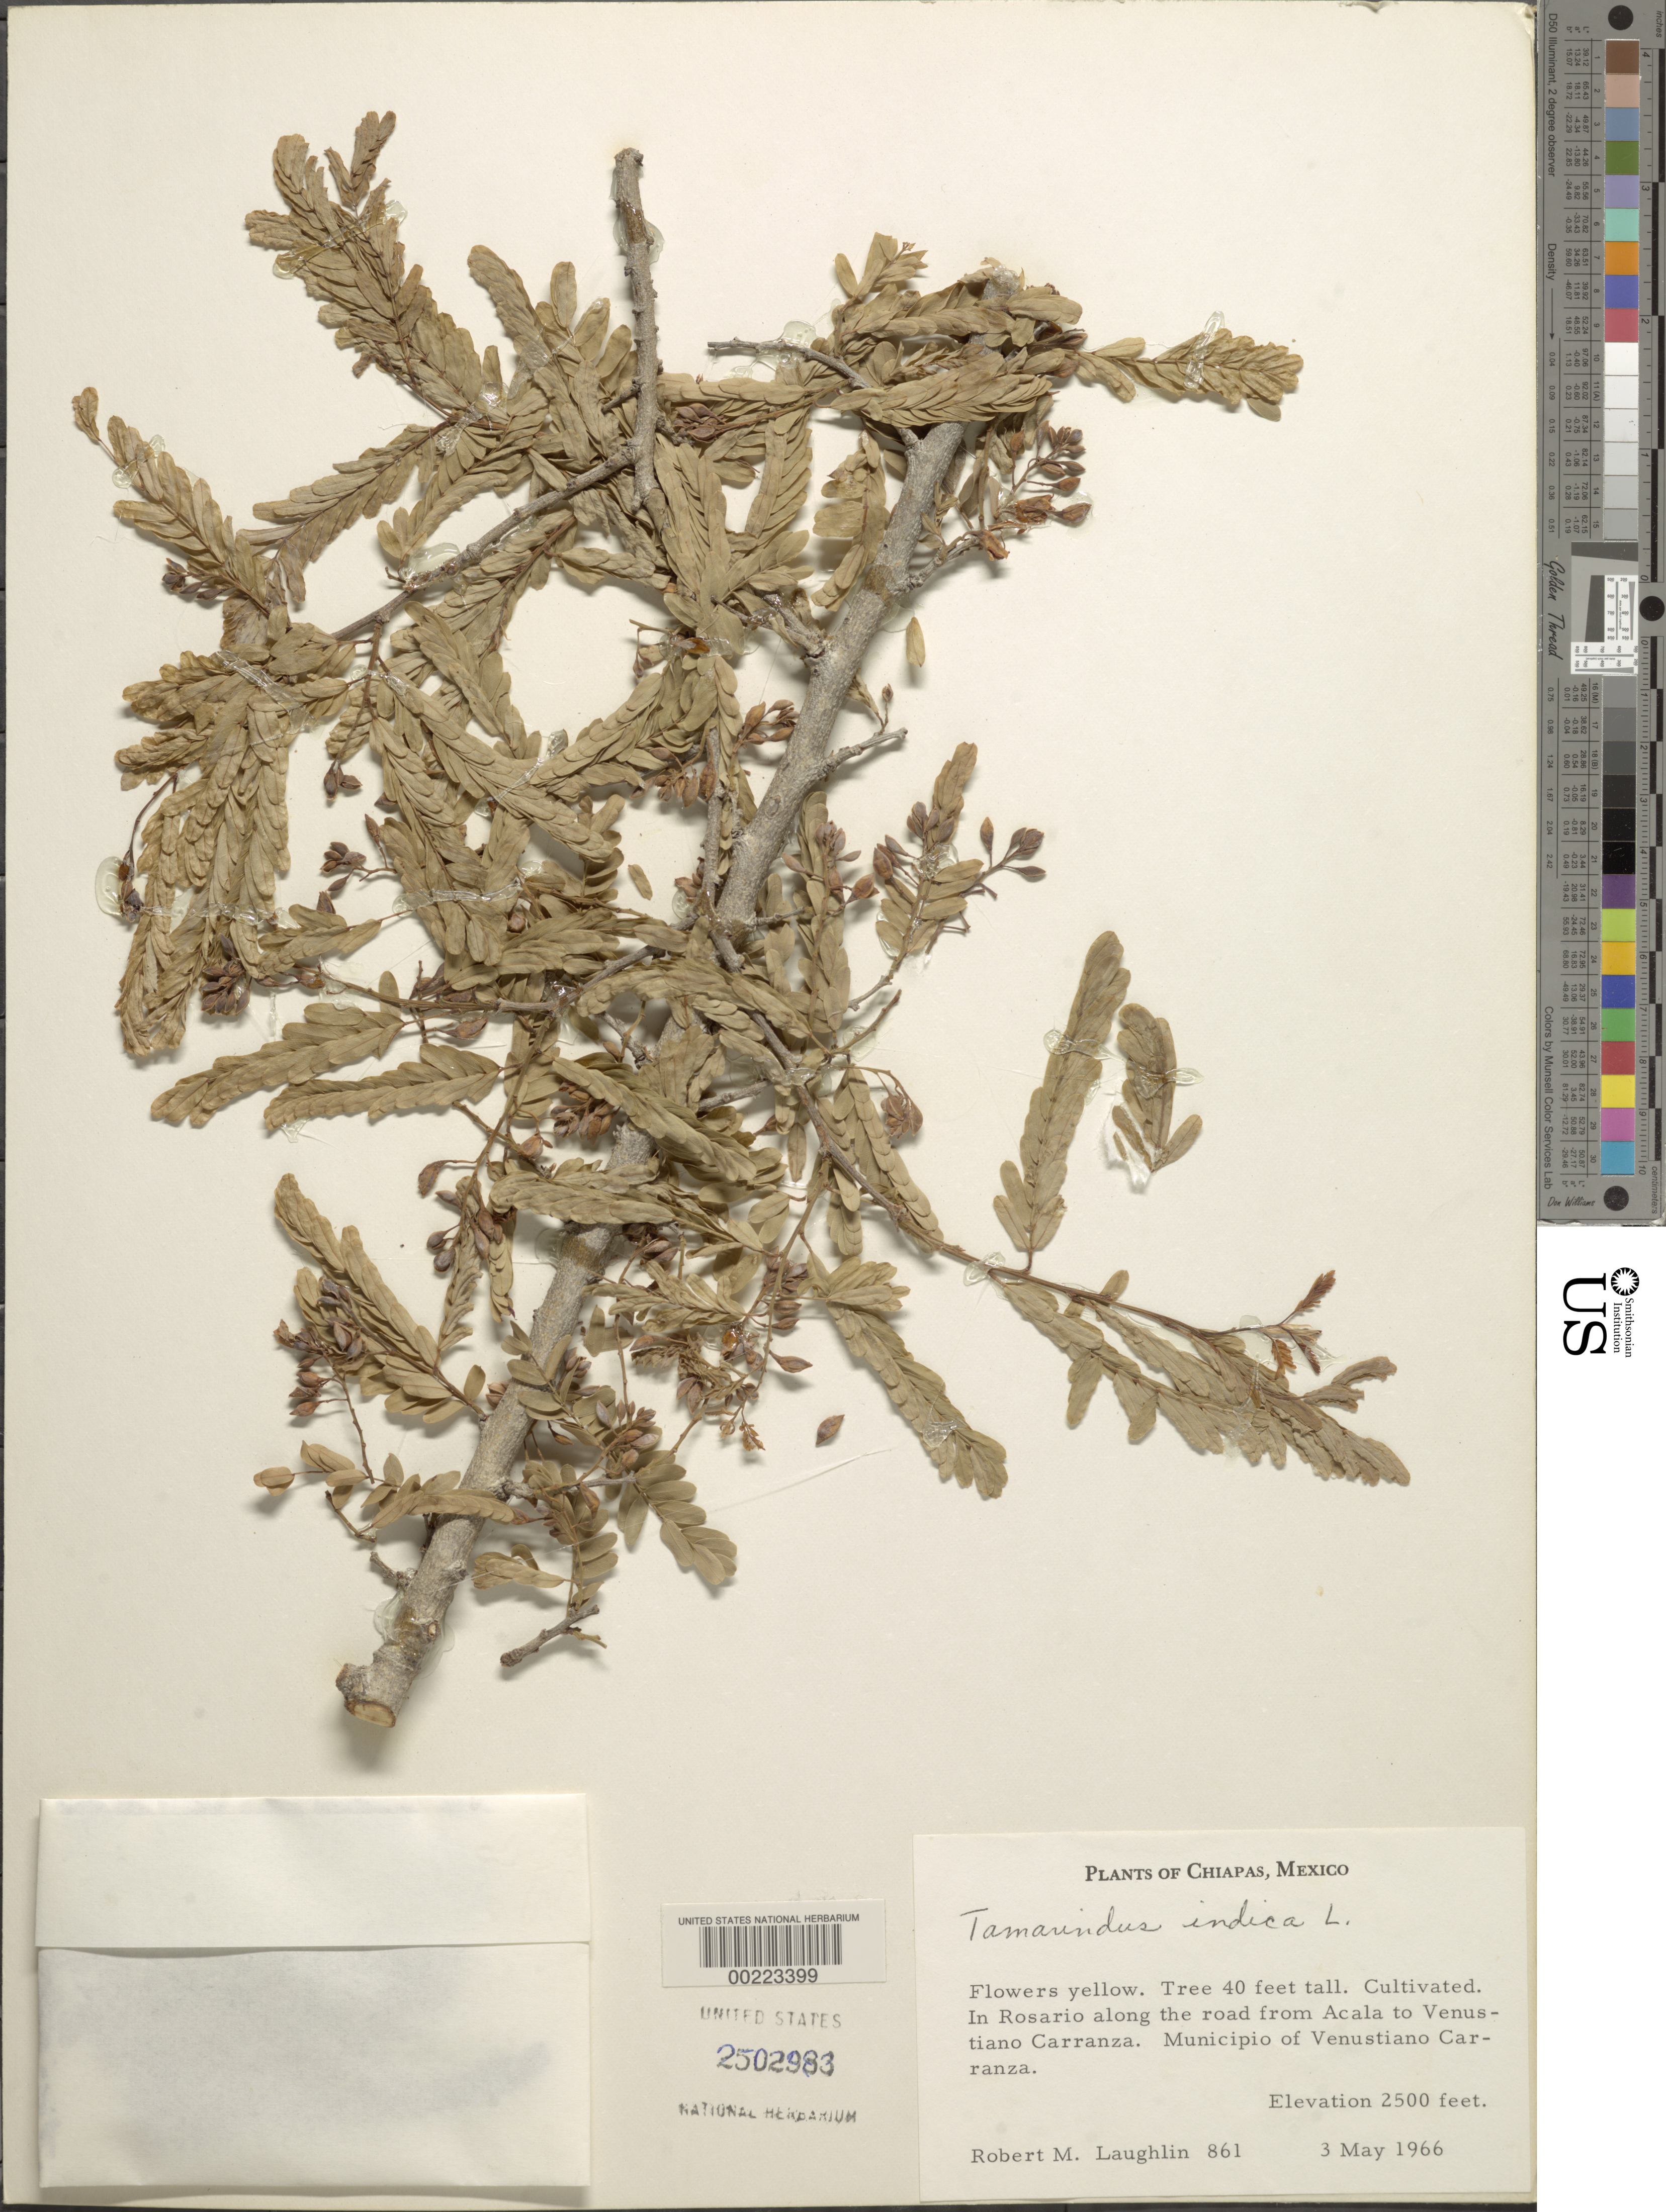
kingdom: Plantae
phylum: Tracheophyta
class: Magnoliopsida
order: Fabales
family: Fabaceae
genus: Tamarindus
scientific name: Tamarindus indica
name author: L.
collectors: R. M. Laughlin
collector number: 861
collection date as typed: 03 May 1966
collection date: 1966-05-03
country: Mexico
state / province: Chiapas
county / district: Venustiano Carranza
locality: In Rosario along the road from Acala to Venustiano Carranza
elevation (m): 20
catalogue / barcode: US 2502983